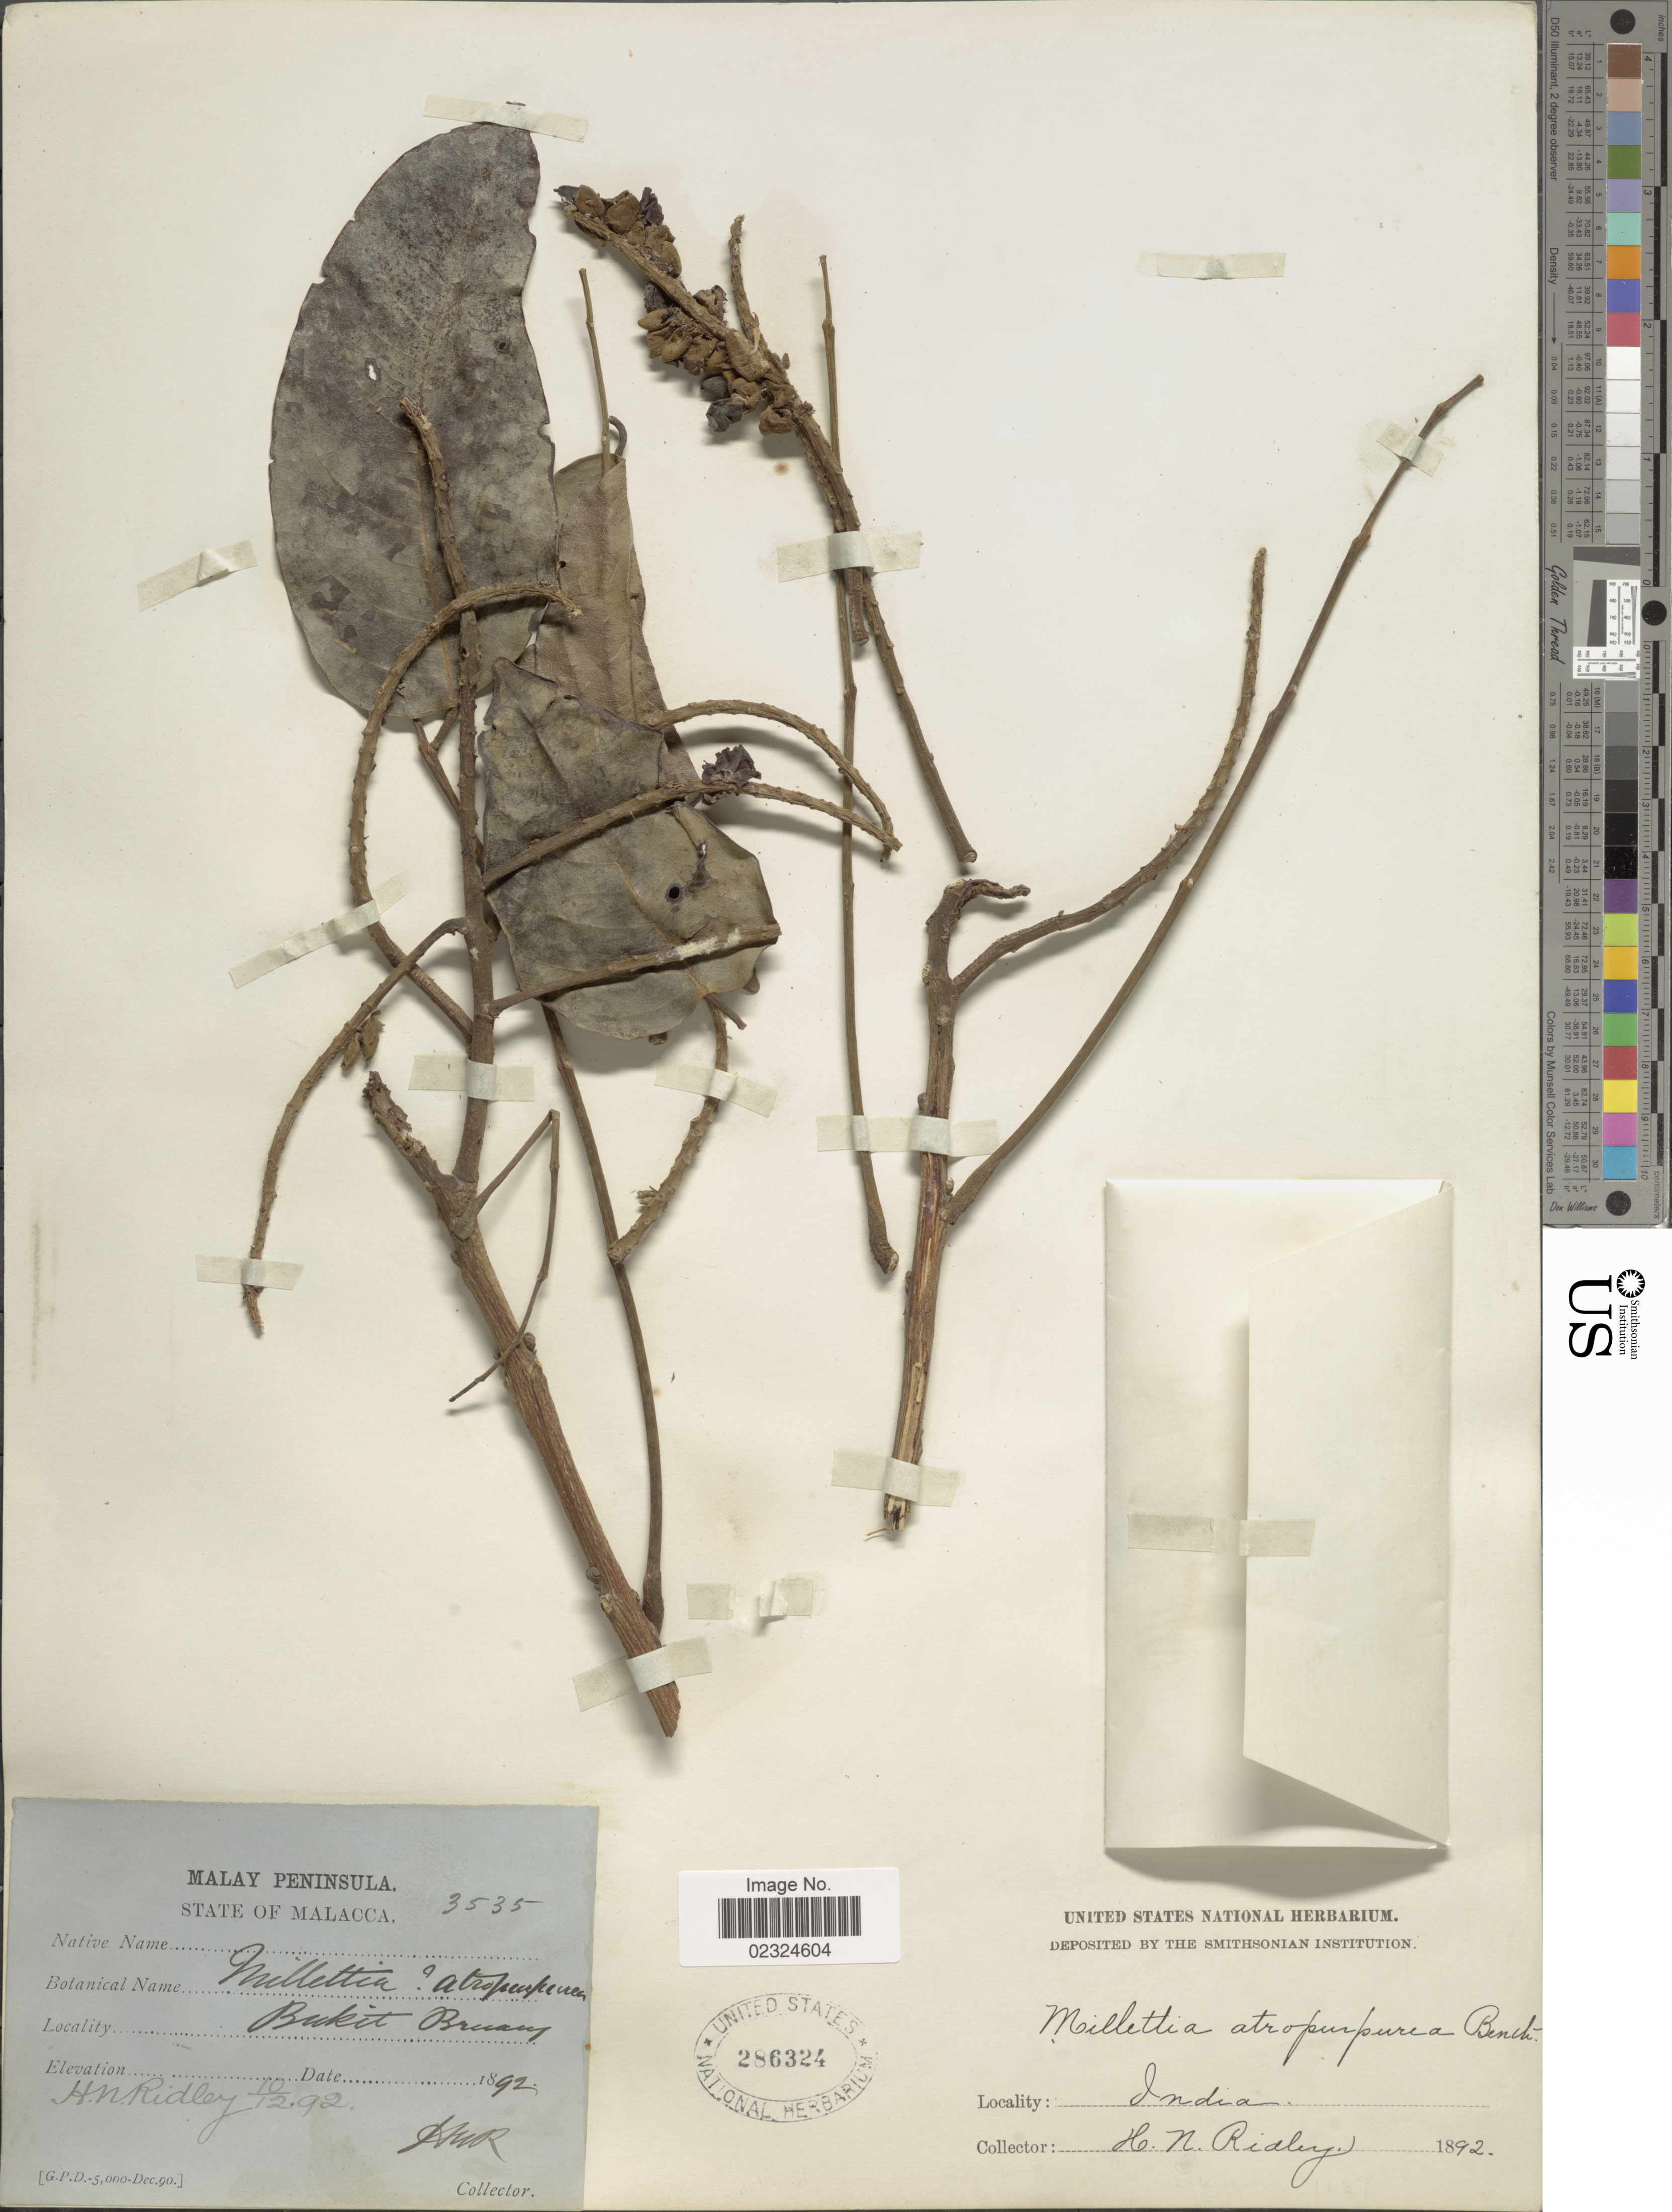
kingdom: Plantae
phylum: Tracheophyta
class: Magnoliopsida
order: Fabales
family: Fabaceae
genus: Adinobotrys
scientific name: Adinobotrys atropurpureus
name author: (Wall.) Dunn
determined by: Strong, Mark T., (BOT), Smithsonian Institution - National Museum of Natural History (UNITED STATES)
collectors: H. N. Ridley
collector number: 3535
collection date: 1892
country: Malaysia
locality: Malay Peninsula. State of Malacca. Bukit Bruans [interpreted]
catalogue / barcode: US 286324-2